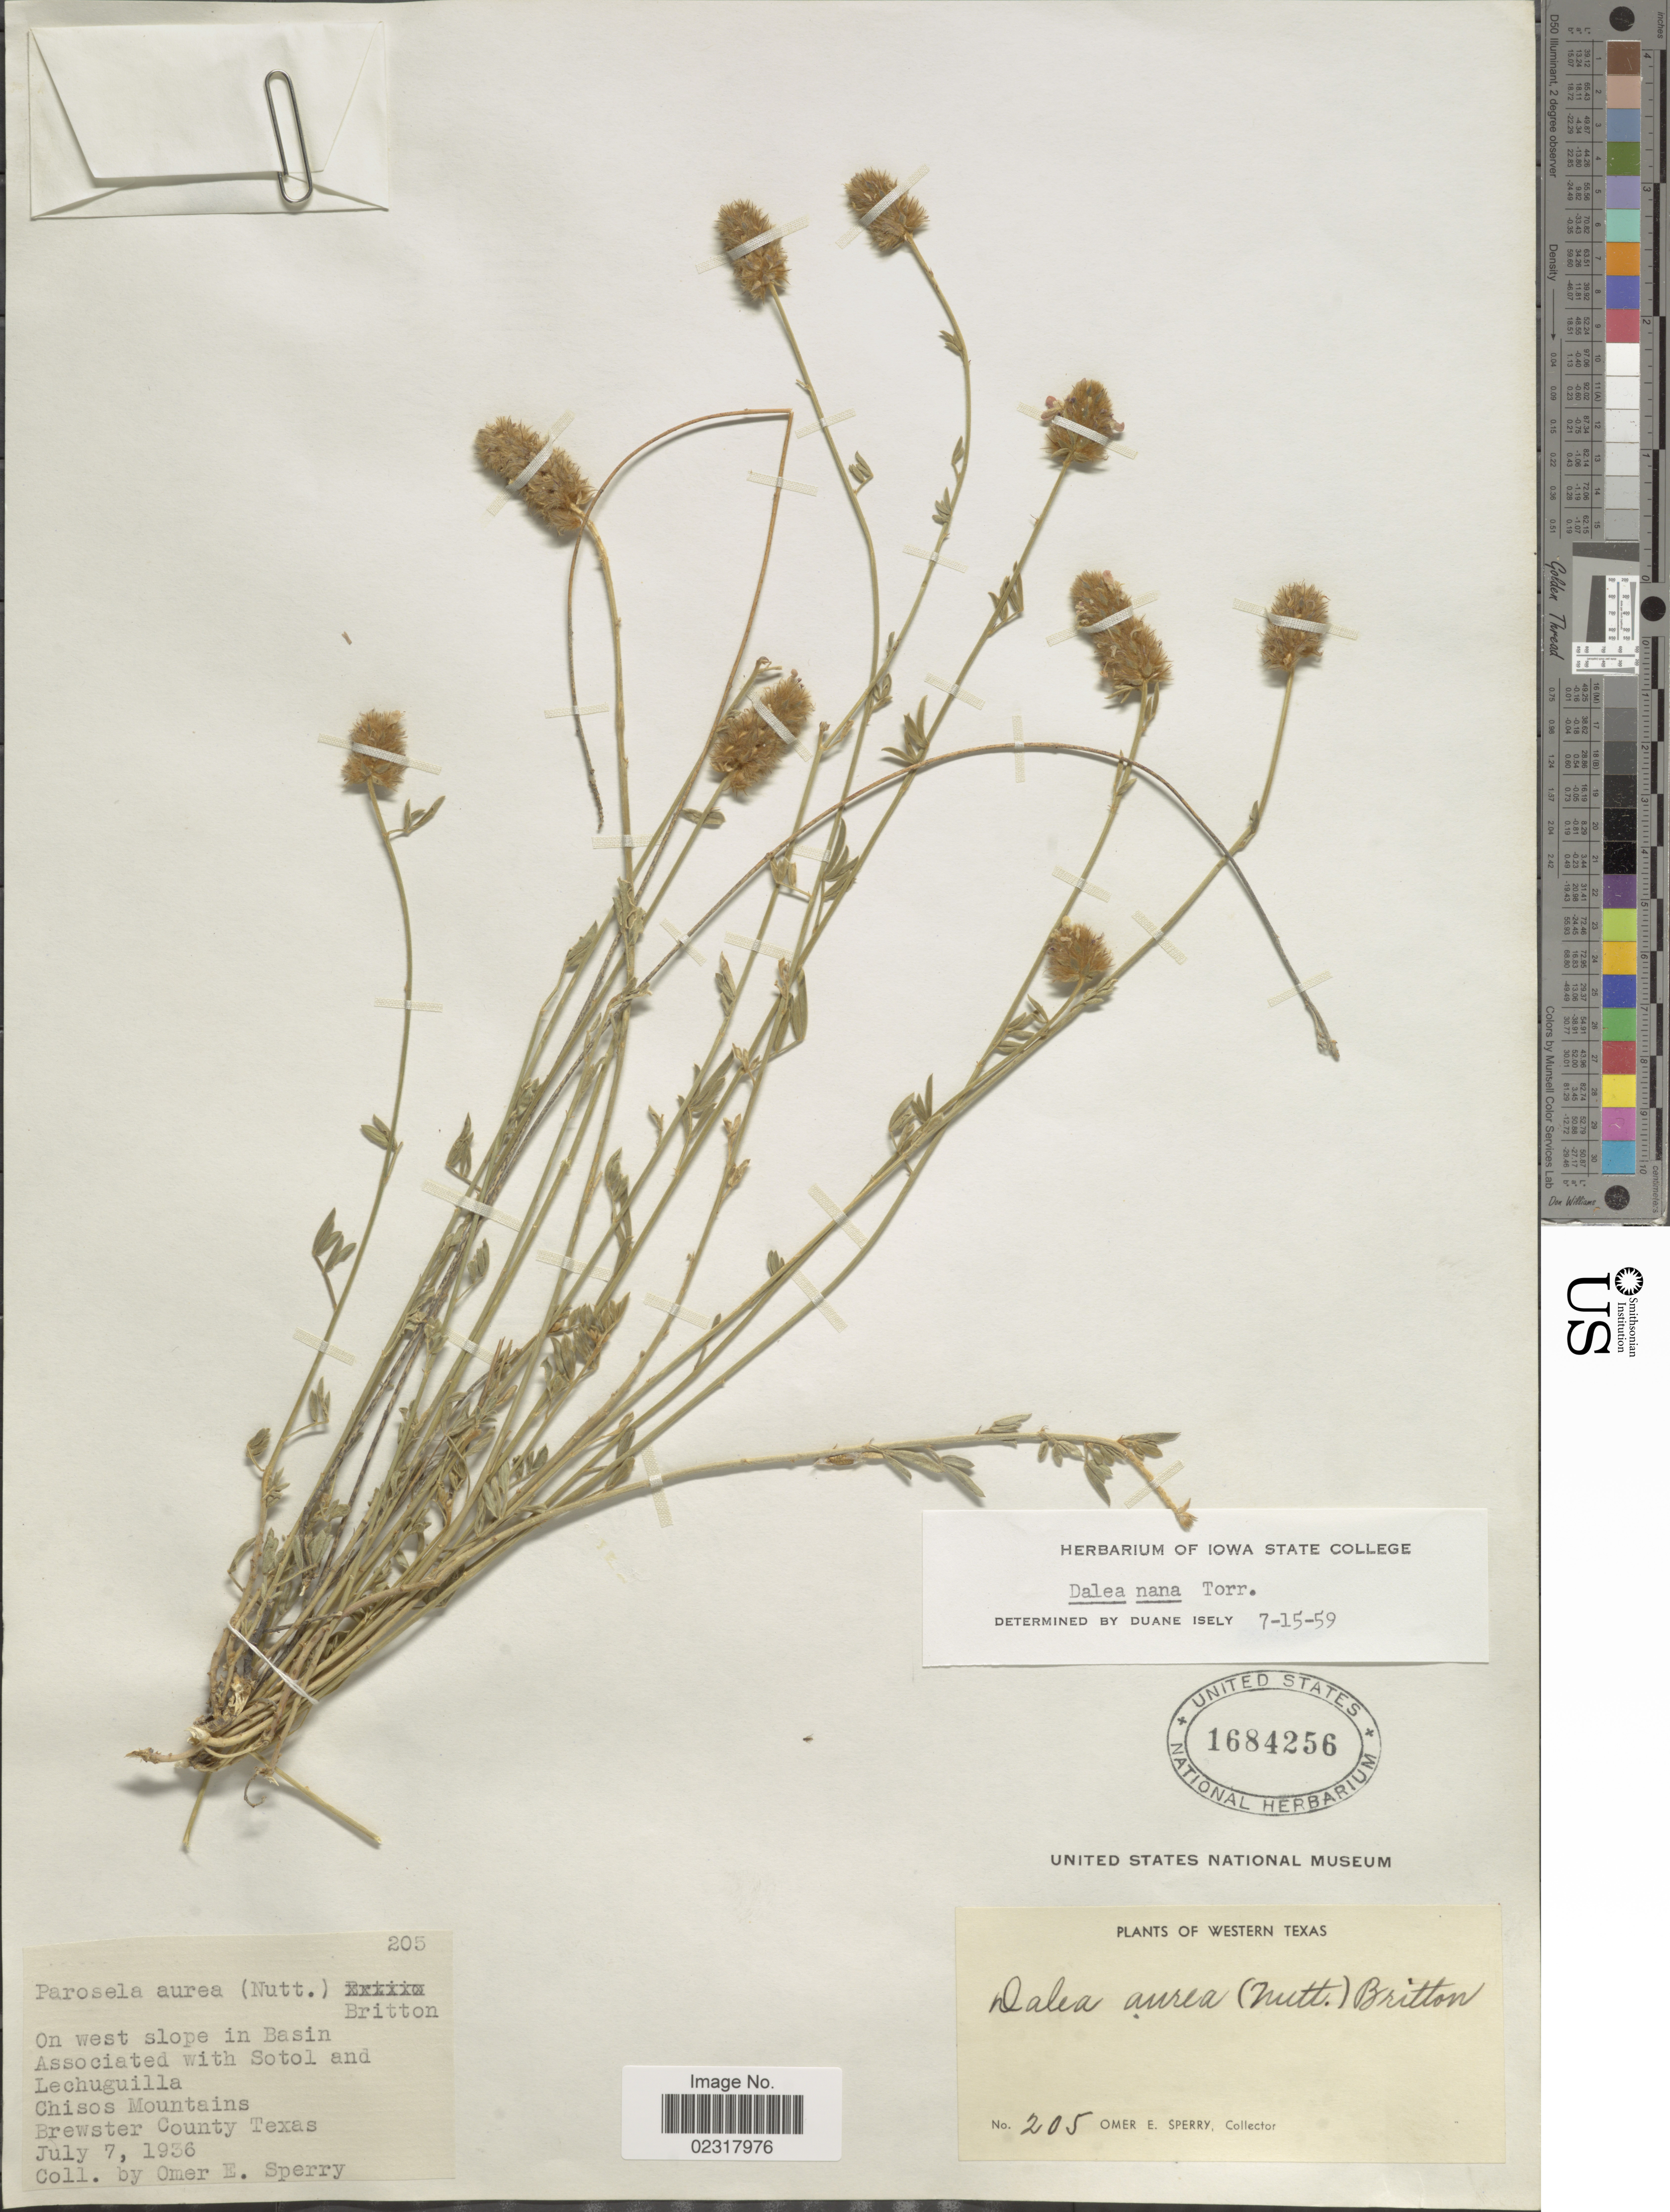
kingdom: Plantae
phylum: Tracheophyta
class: Magnoliopsida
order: Fabales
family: Fabaceae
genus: Dalea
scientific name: Dalea nana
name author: Torr. & A. Gray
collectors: O. E. Sperry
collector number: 205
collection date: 1936-07-07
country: United States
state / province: Texas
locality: Western Texas, on west slope in Basin, Chisos Mountains, Brewster County.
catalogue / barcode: US 1684256